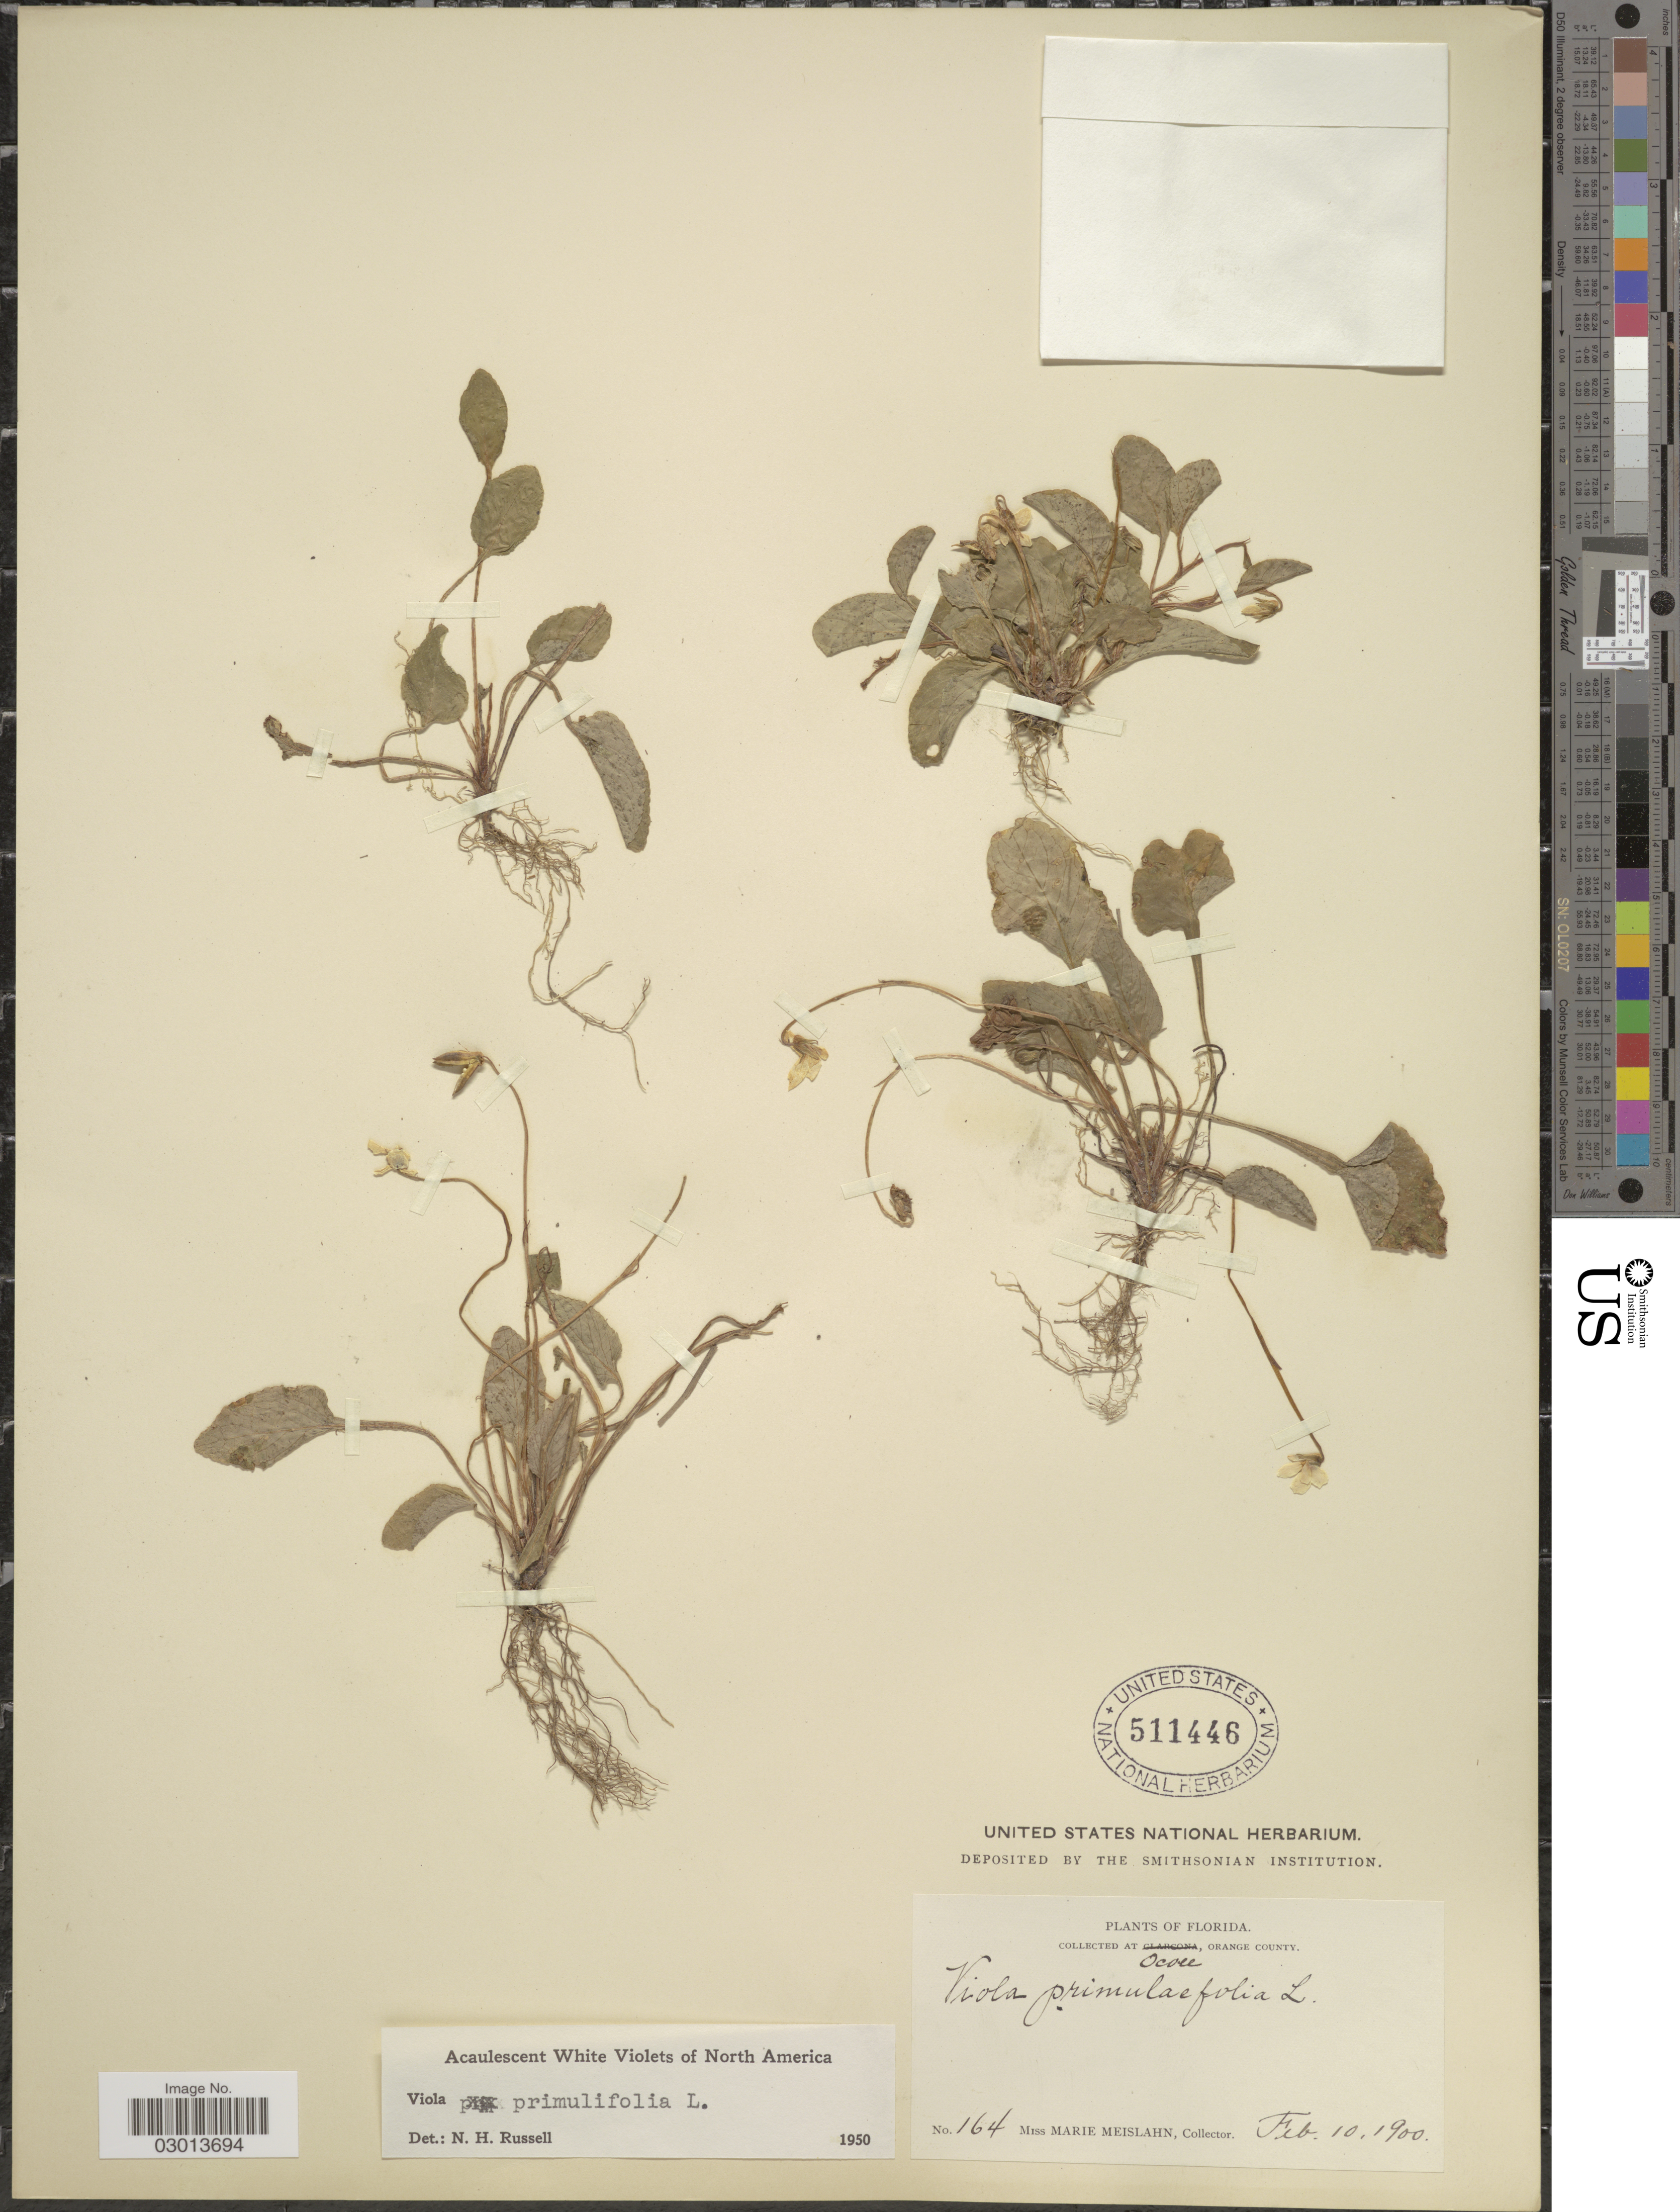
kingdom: Plantae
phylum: Tracheophyta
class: Magnoliopsida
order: Malpighiales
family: Violaceae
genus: Viola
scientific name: Viola primulifolia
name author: L.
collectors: M. Meislahn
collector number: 164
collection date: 1900-02-10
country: United States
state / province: Florida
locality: Ocoee, Orange County.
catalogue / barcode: US 511446